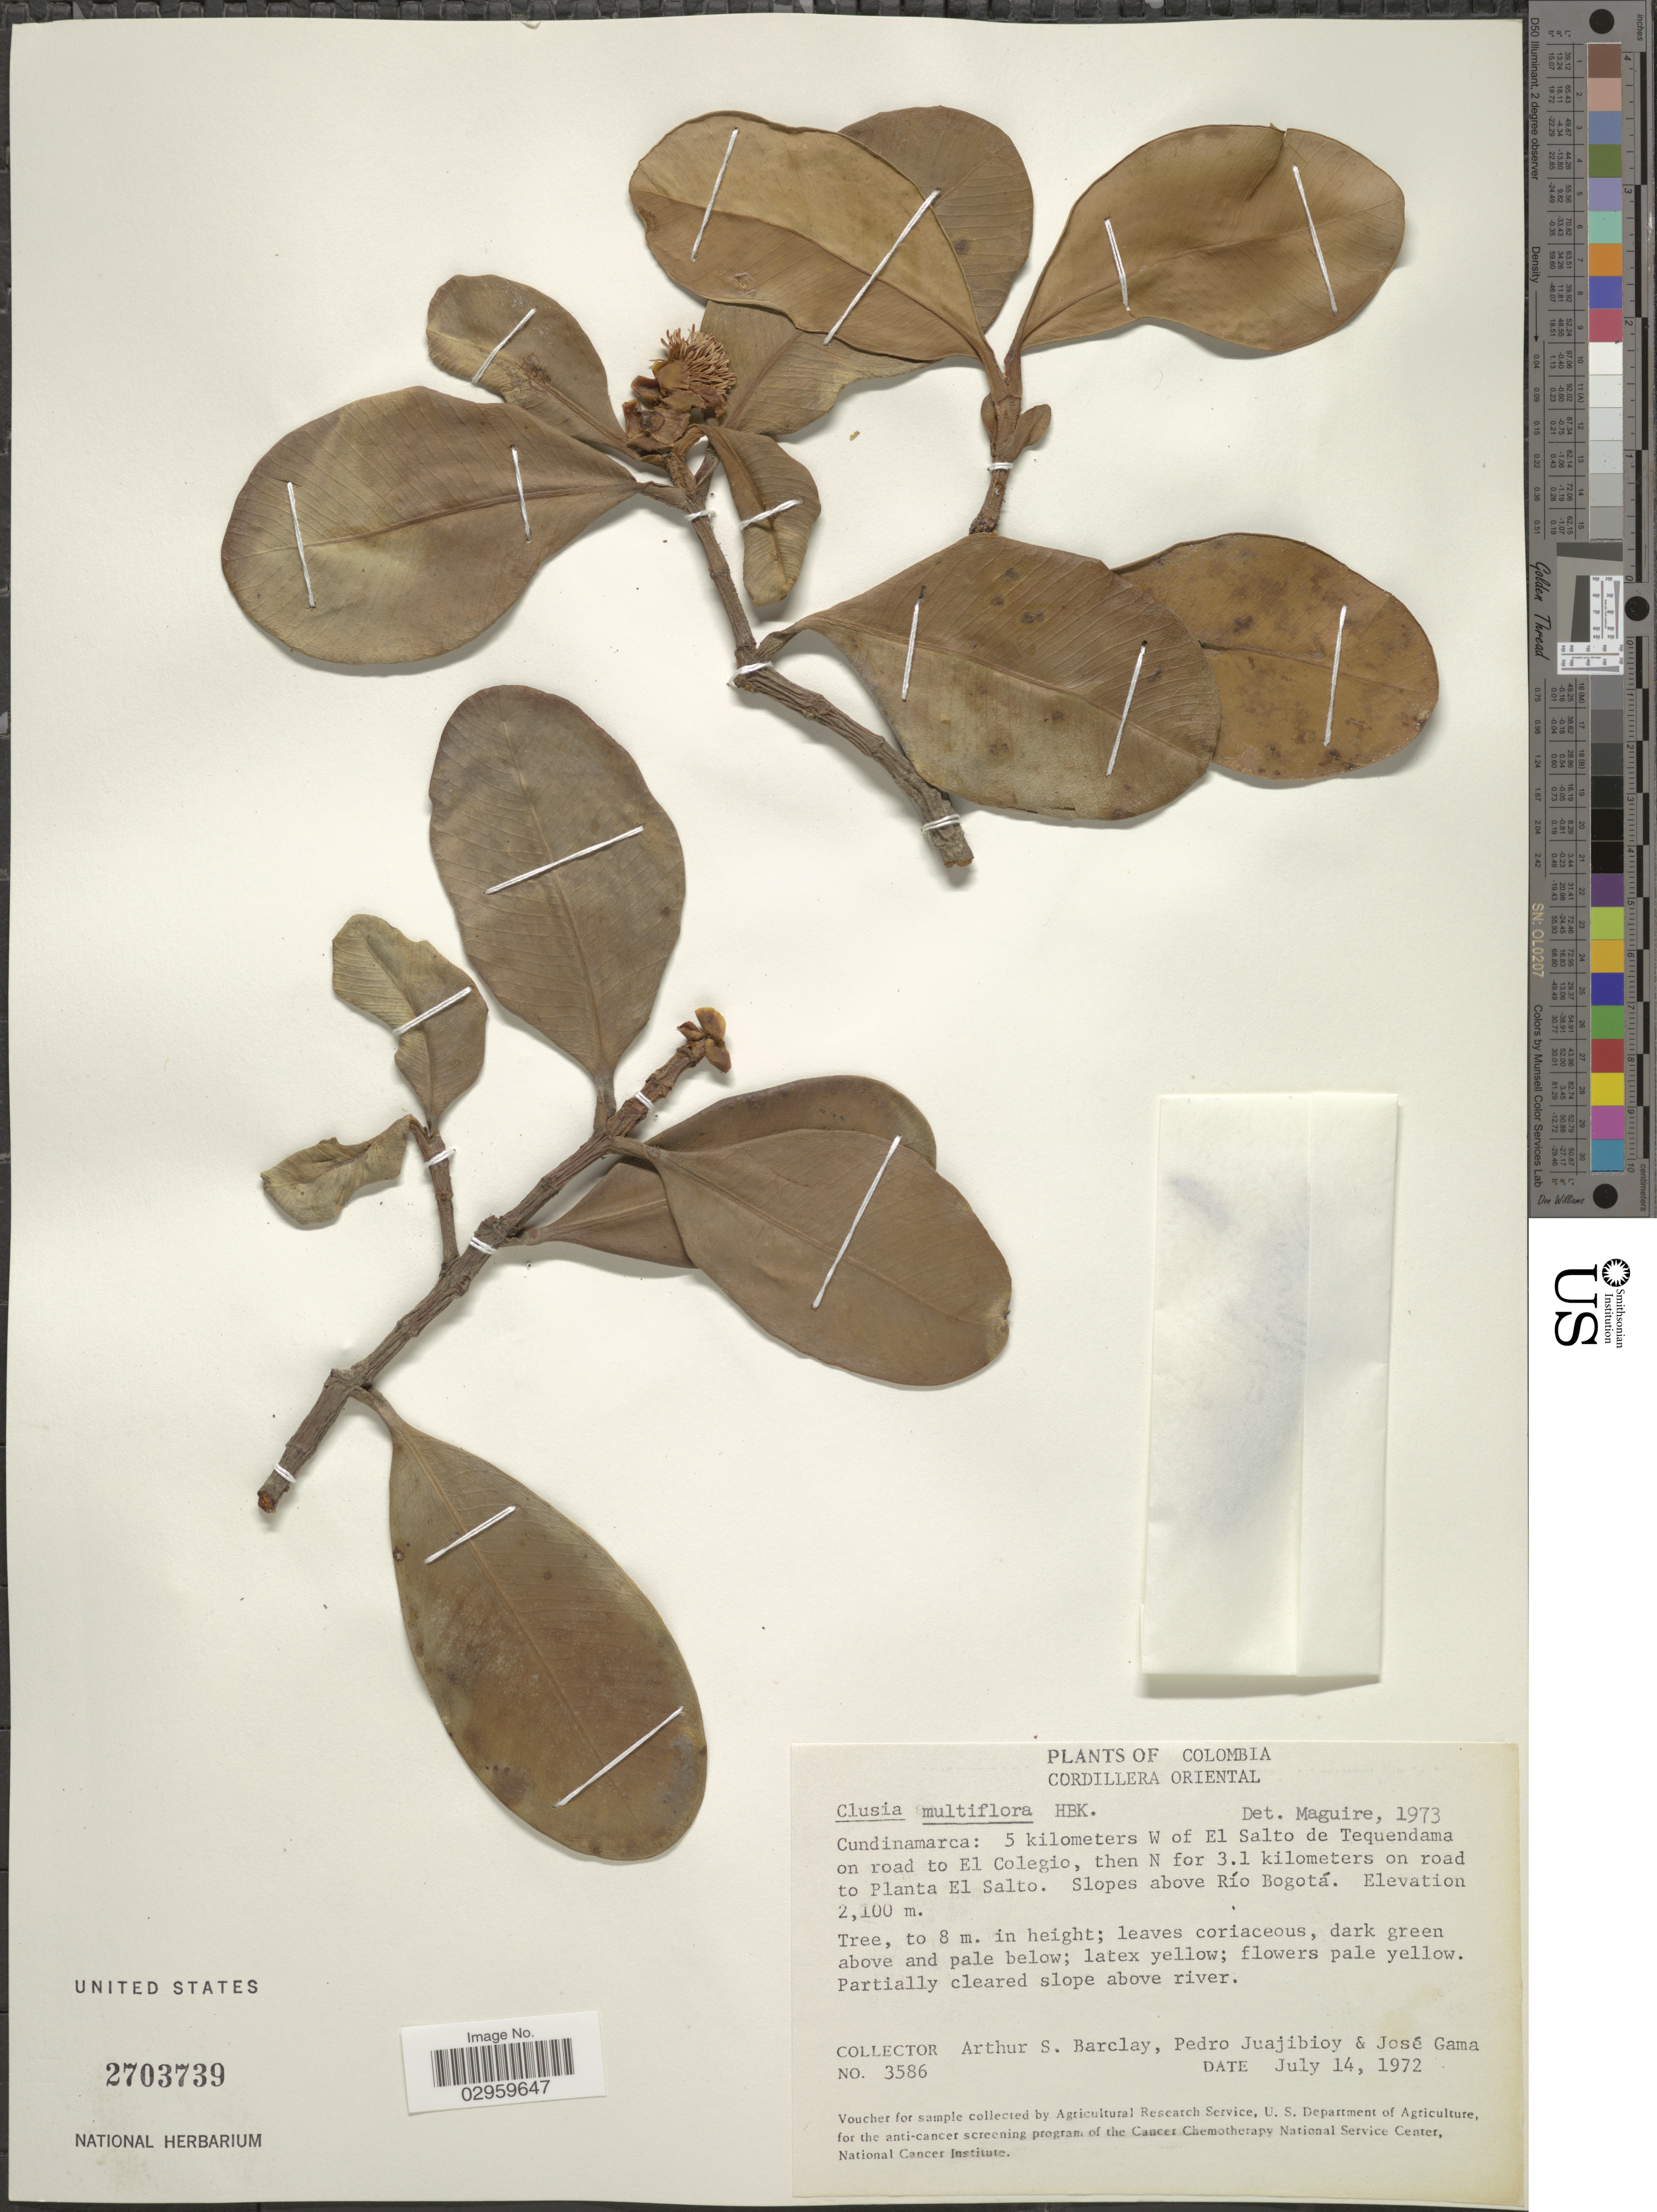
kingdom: Plantae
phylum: Tracheophyta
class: Magnoliopsida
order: Malpighiales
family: Clusiaceae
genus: Clusia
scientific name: Clusia multiflora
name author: Kunth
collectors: A. S. Barclay, P. Juajibioy & J. Gama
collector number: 3586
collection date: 1972-07-14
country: Colombia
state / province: Cundinamarca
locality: Cordillera Oriental. 5 kilometers W of El Salto de Tequendama on road to El Colegio, then N for 3.1 kilometers on road to Planta El Salto. Slopes above Río Bogotá.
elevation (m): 2100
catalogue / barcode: US 2703739